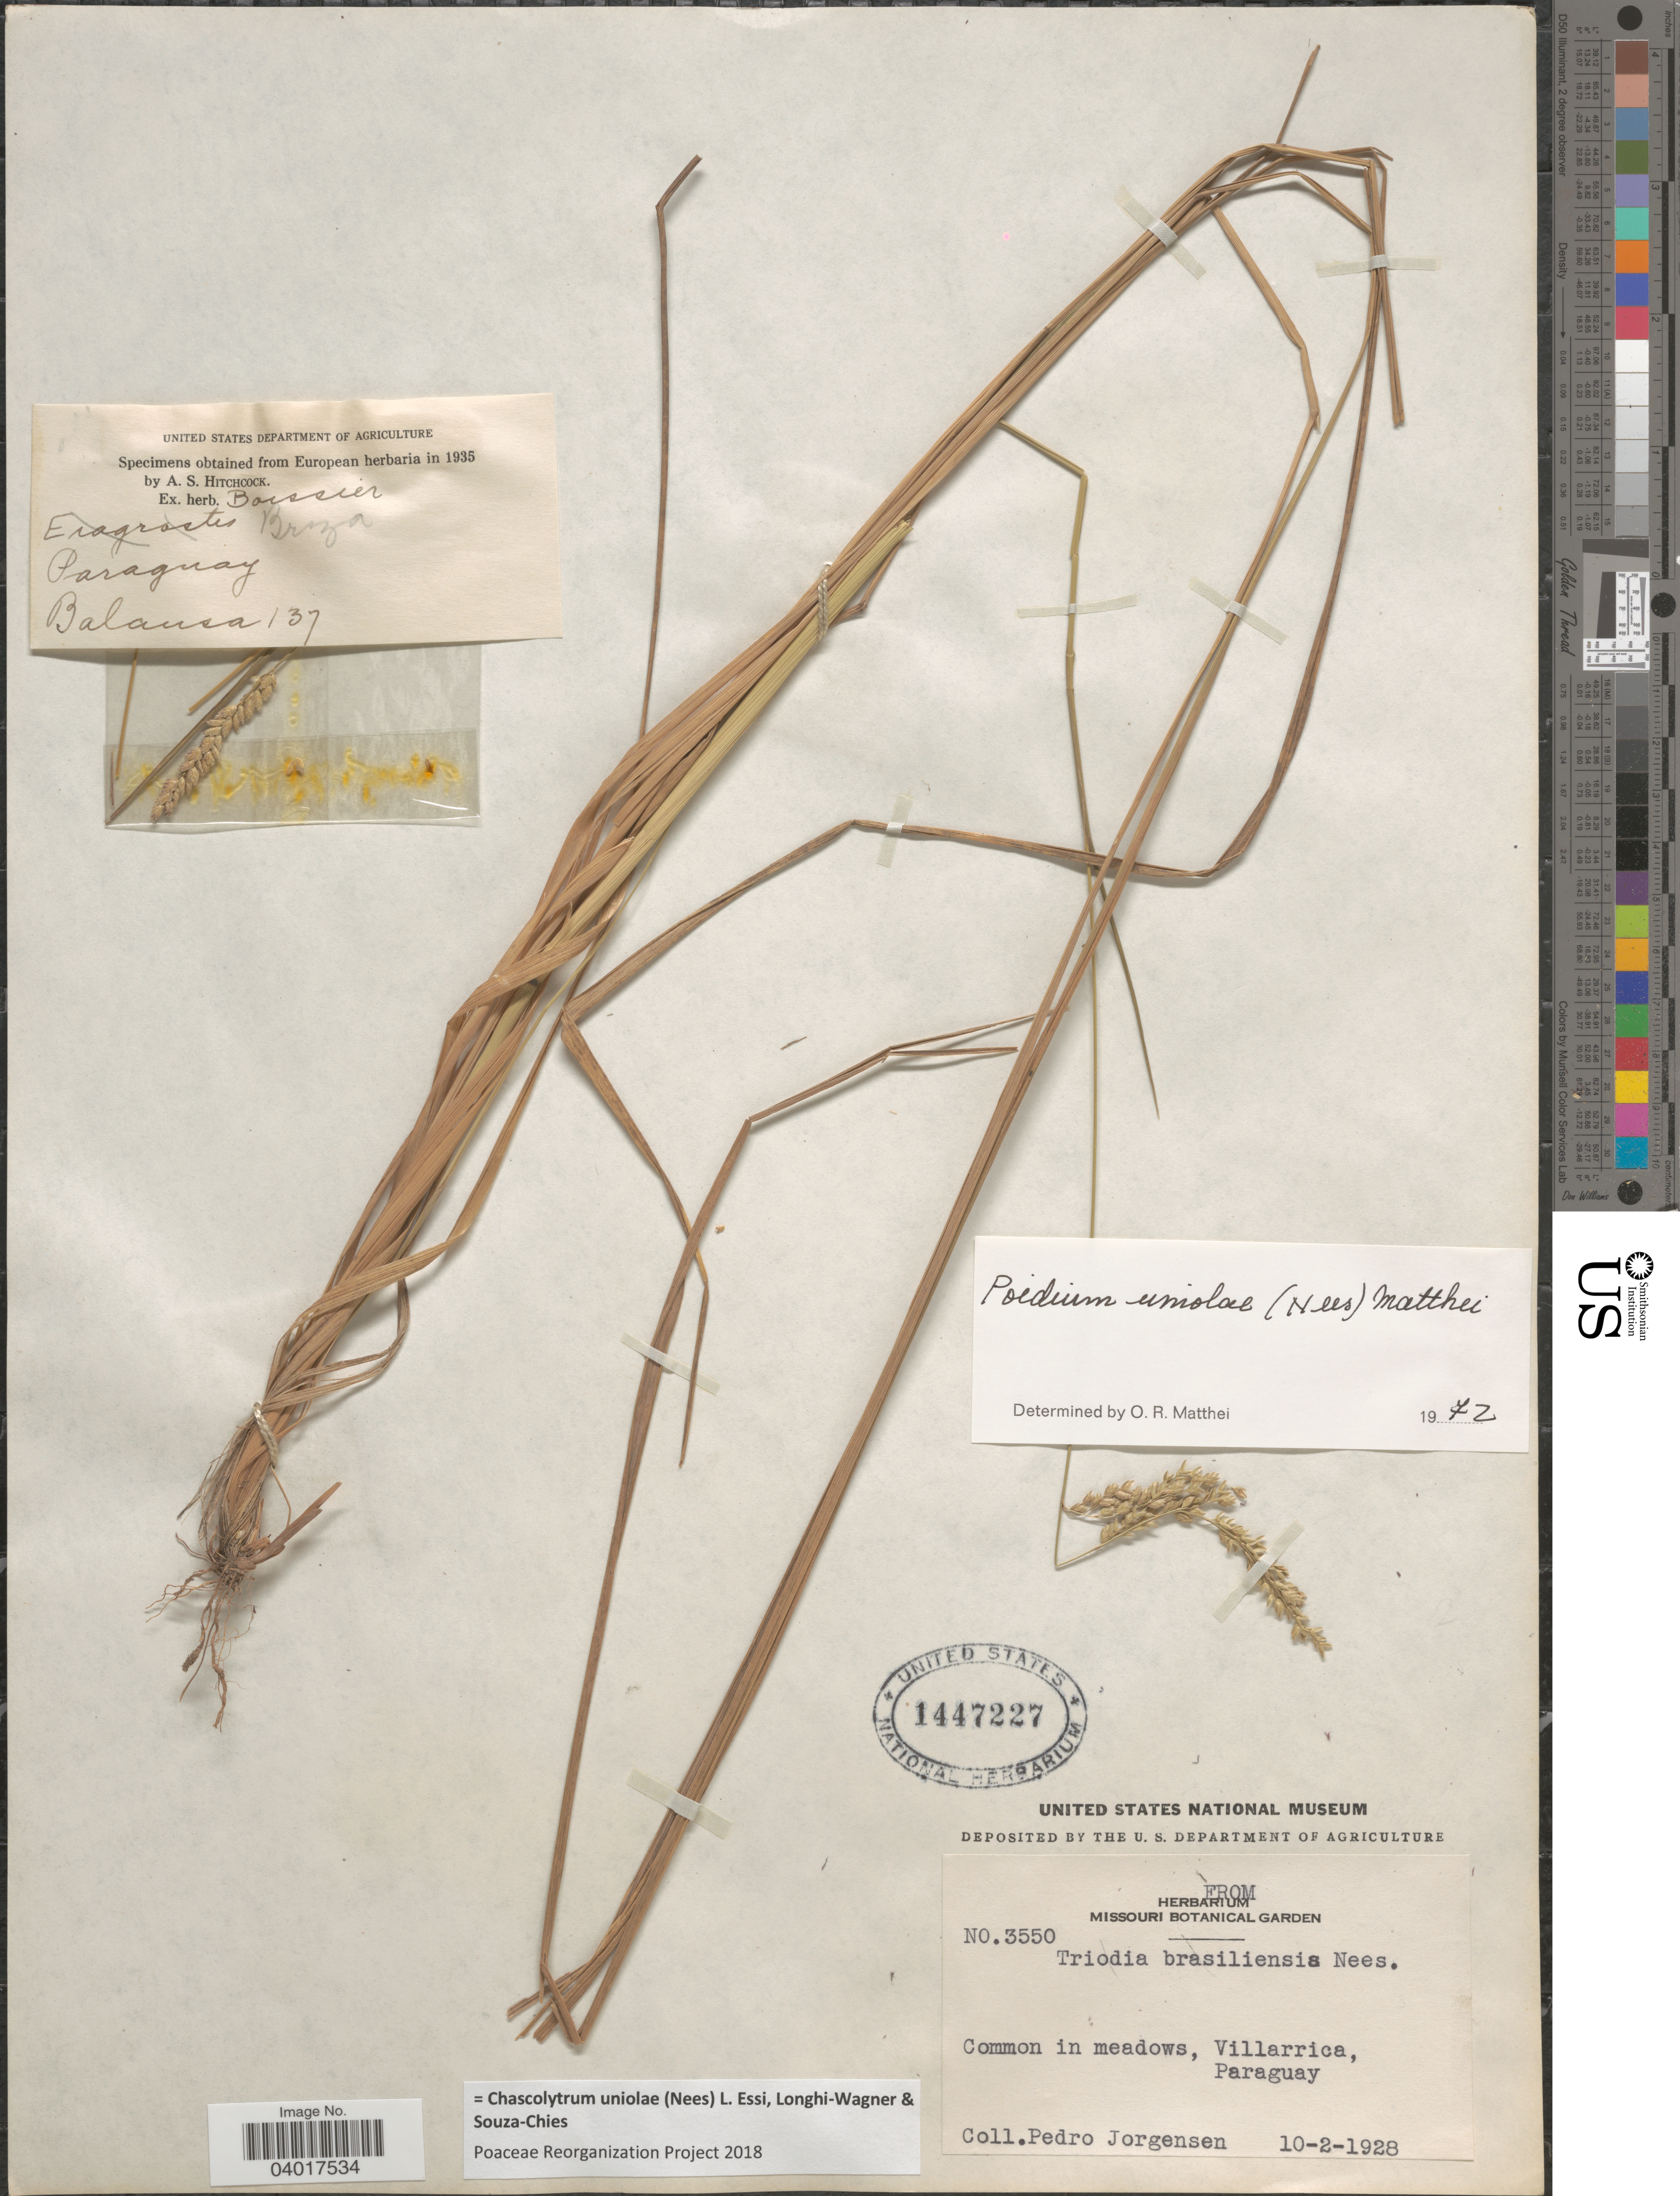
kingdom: Plantae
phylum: Tracheophyta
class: Liliopsida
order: Poales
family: Poaceae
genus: Chascolytrum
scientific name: Chascolytrum uniolae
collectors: P. Jörgensen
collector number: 3550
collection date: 1928-02-10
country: Paraguay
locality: Common in meadows, Villarrica.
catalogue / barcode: US 1447227